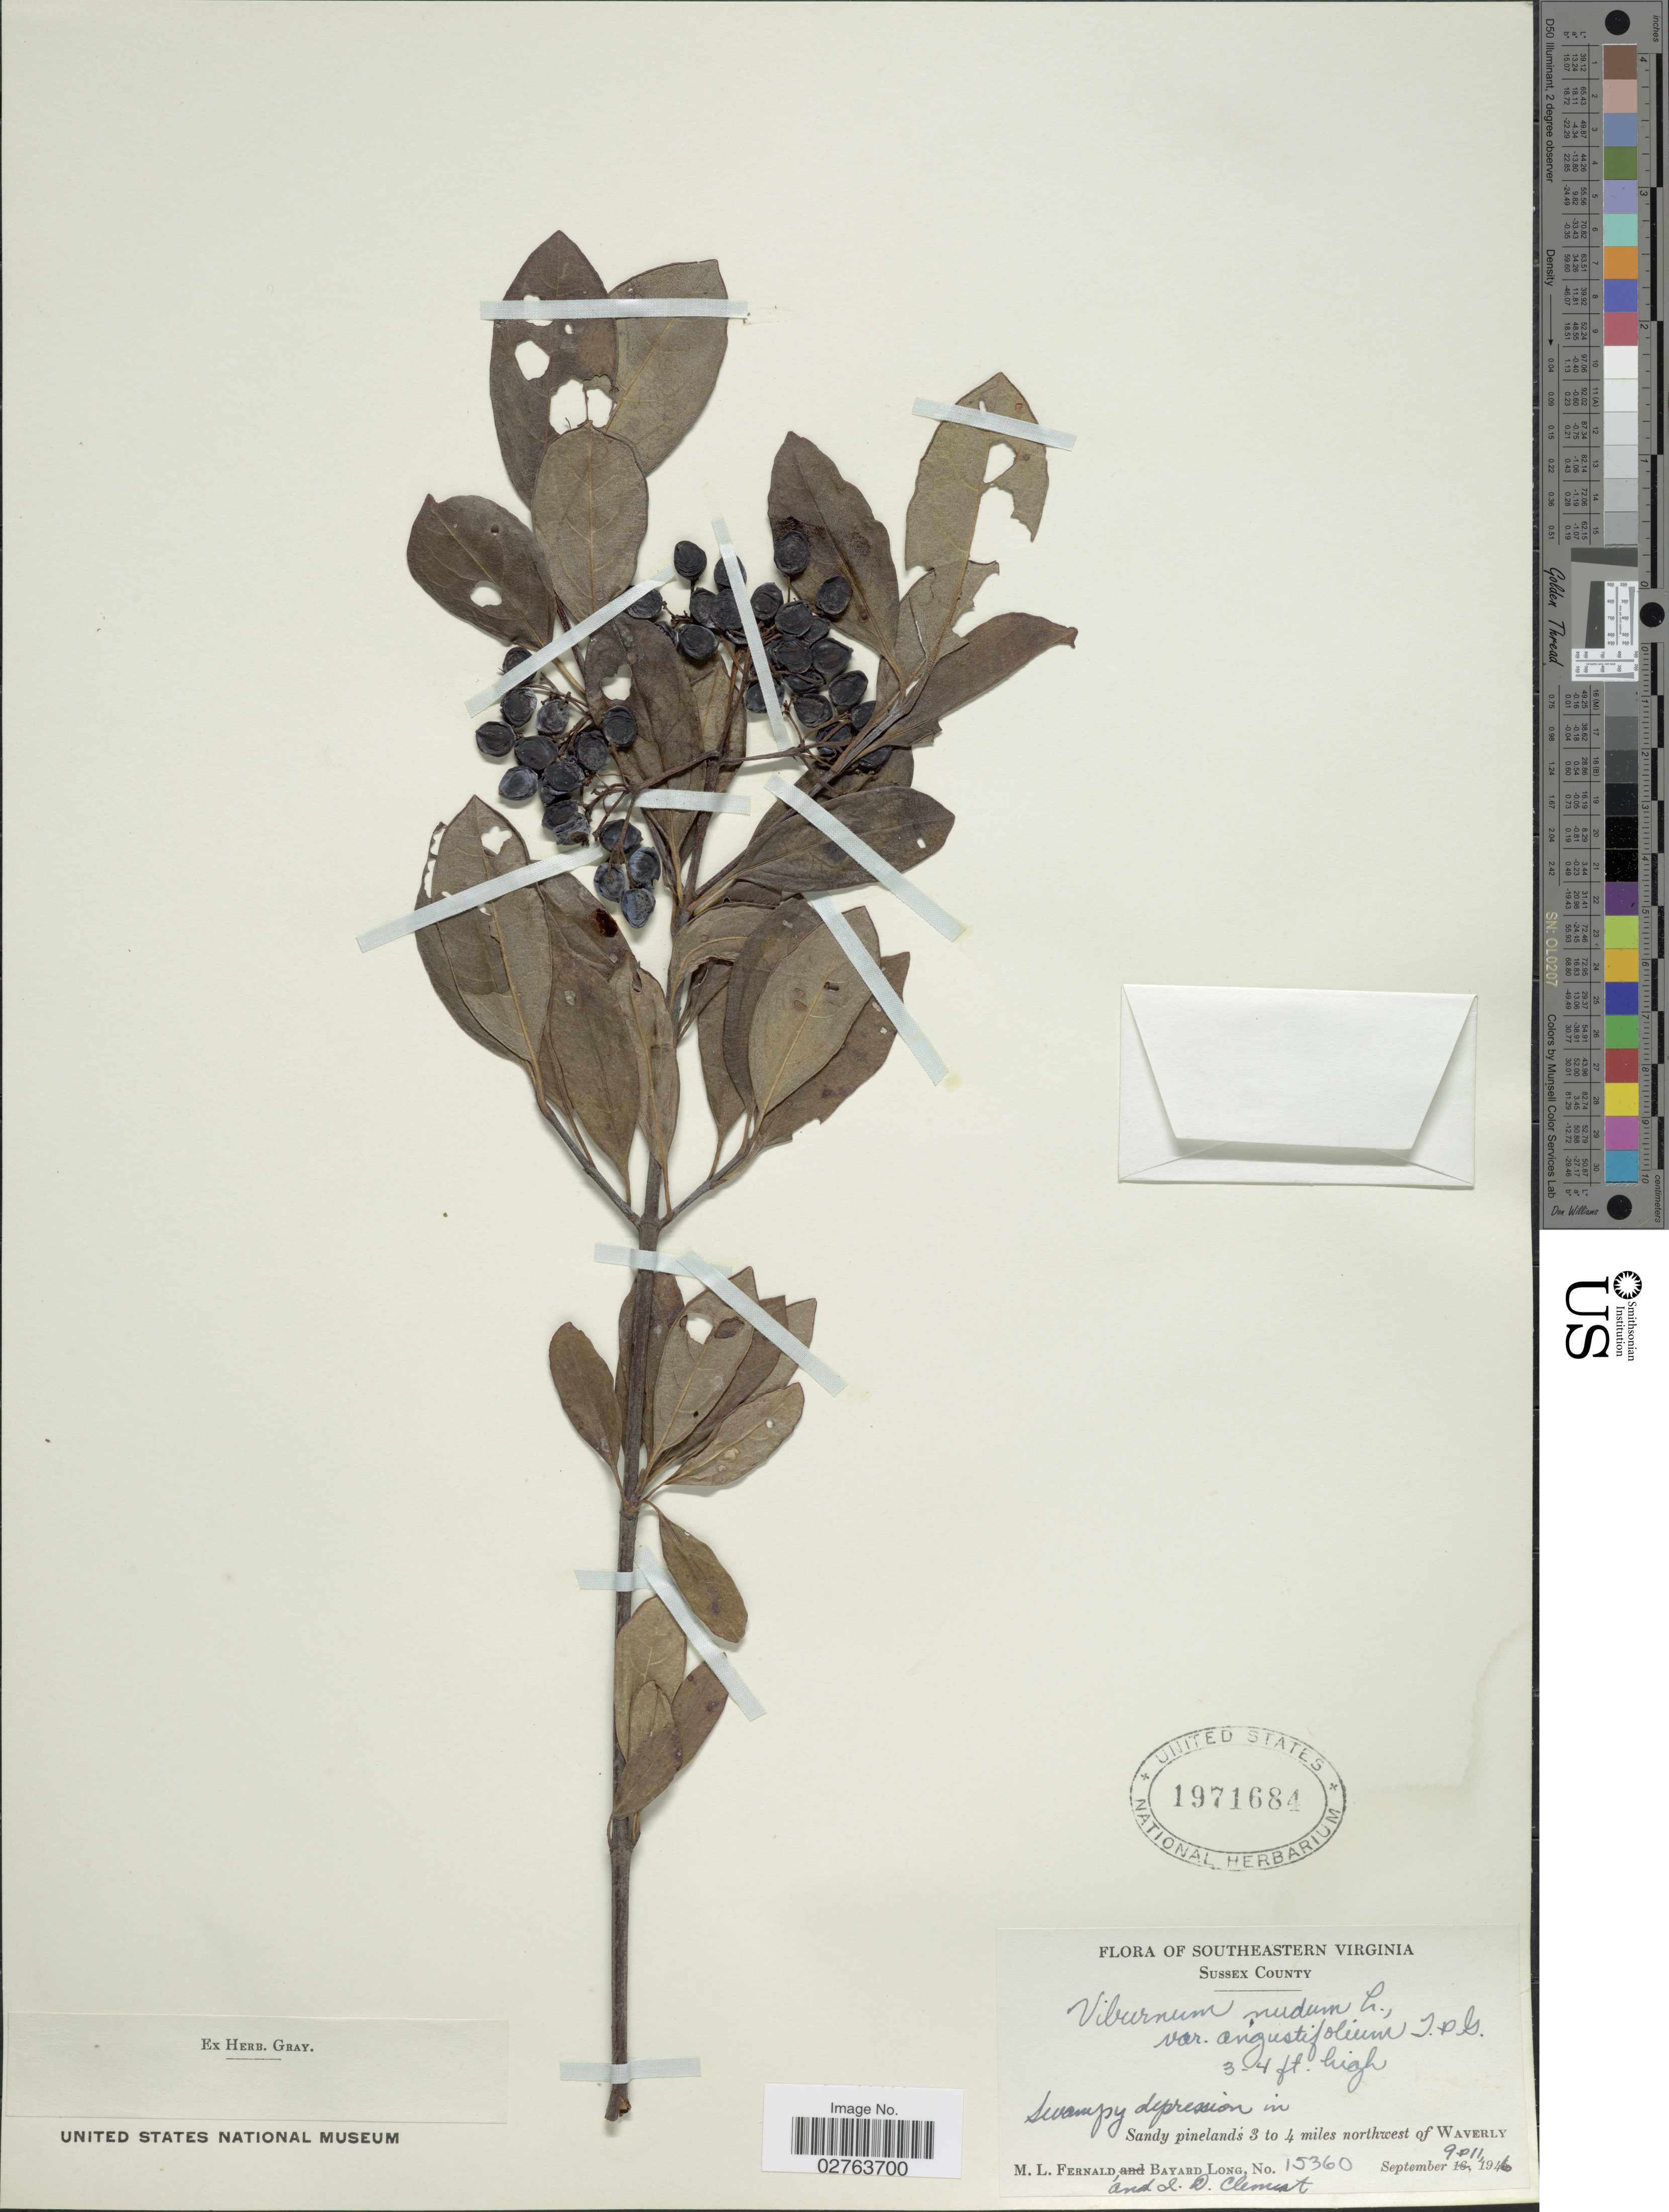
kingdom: Plantae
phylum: Tracheophyta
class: Magnoliopsida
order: Dipsacales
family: Viburnaceae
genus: Viburnum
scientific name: Viburnum nudum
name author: L.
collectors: M. L. Fernald, B. Long & I. Clement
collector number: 15360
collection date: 1946-09-09/1946-09-11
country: United States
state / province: Virginia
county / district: Sussex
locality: Southeastern Virginia. Sussex County. Sandy pinelands 3 to 4 miles northwest of Waverly.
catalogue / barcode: US 1971684